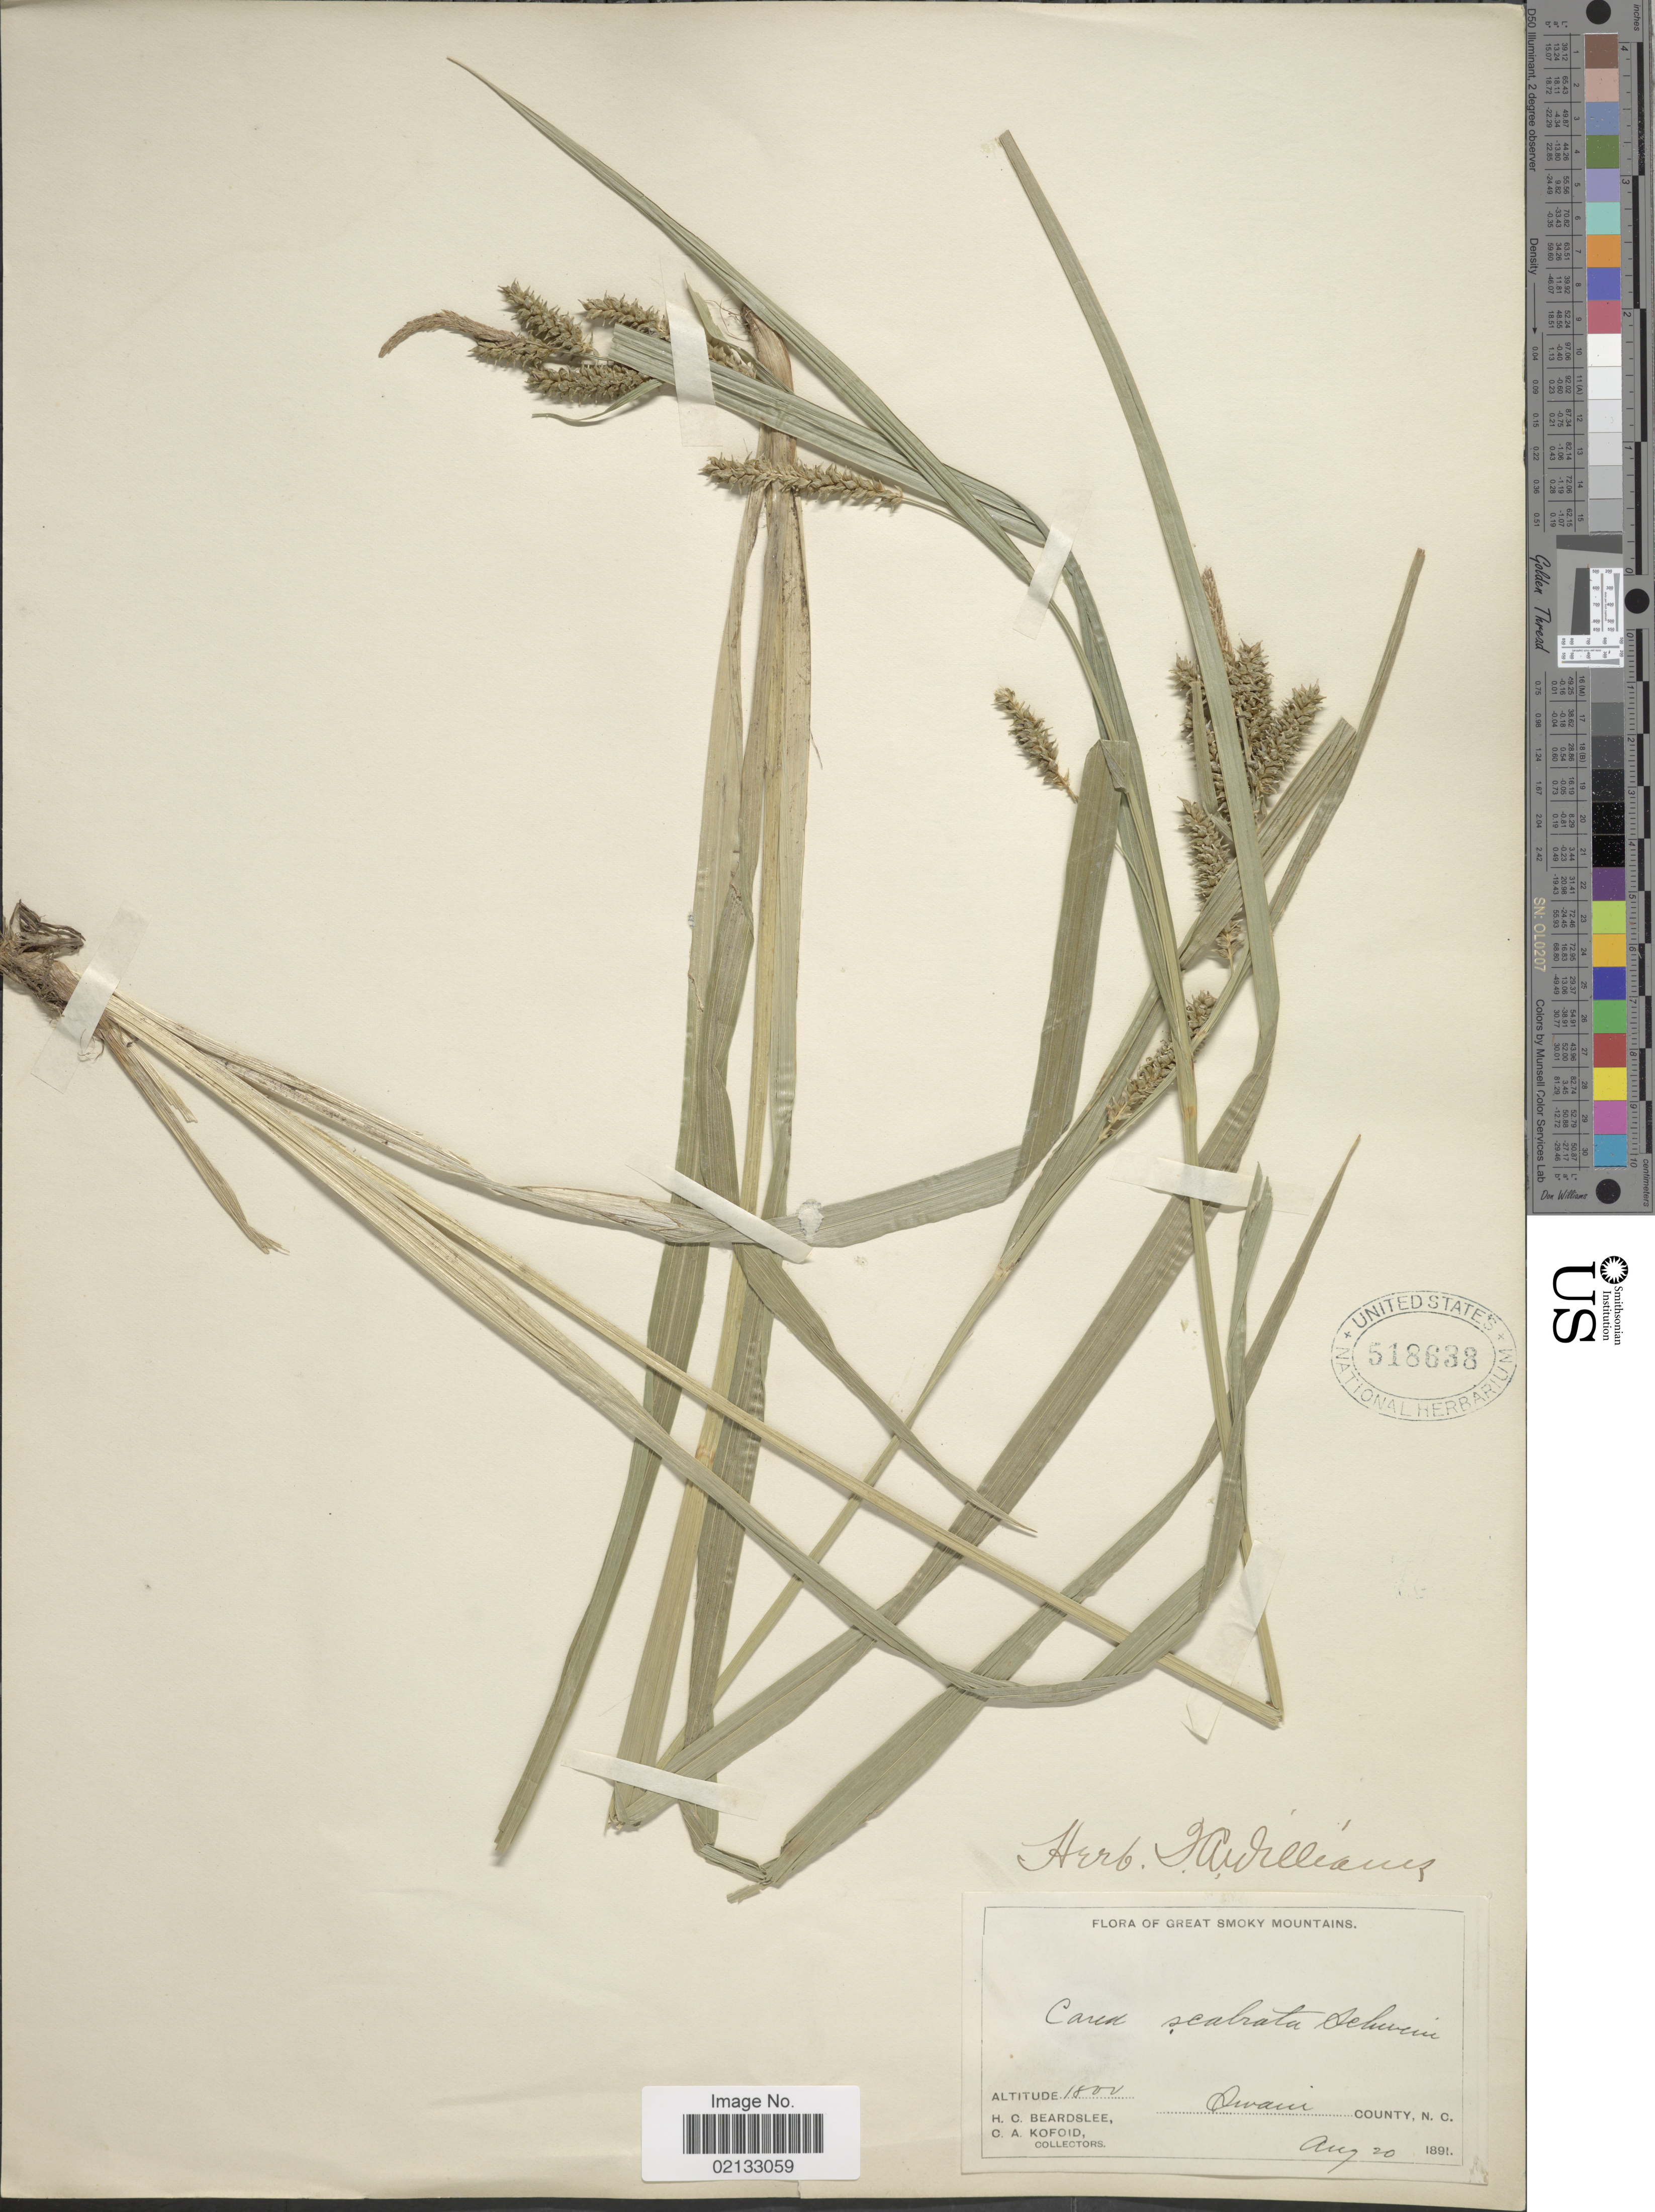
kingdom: Plantae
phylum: Tracheophyta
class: Liliopsida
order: Poales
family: Cyperaceae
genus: Carex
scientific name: Carex scabrata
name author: Schwein.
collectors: H. Beardslee & C. Kofoid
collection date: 1891-08-20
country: United States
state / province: North Carolina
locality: Great Smoky Mountain. Swain County, N.C.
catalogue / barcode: US 518638